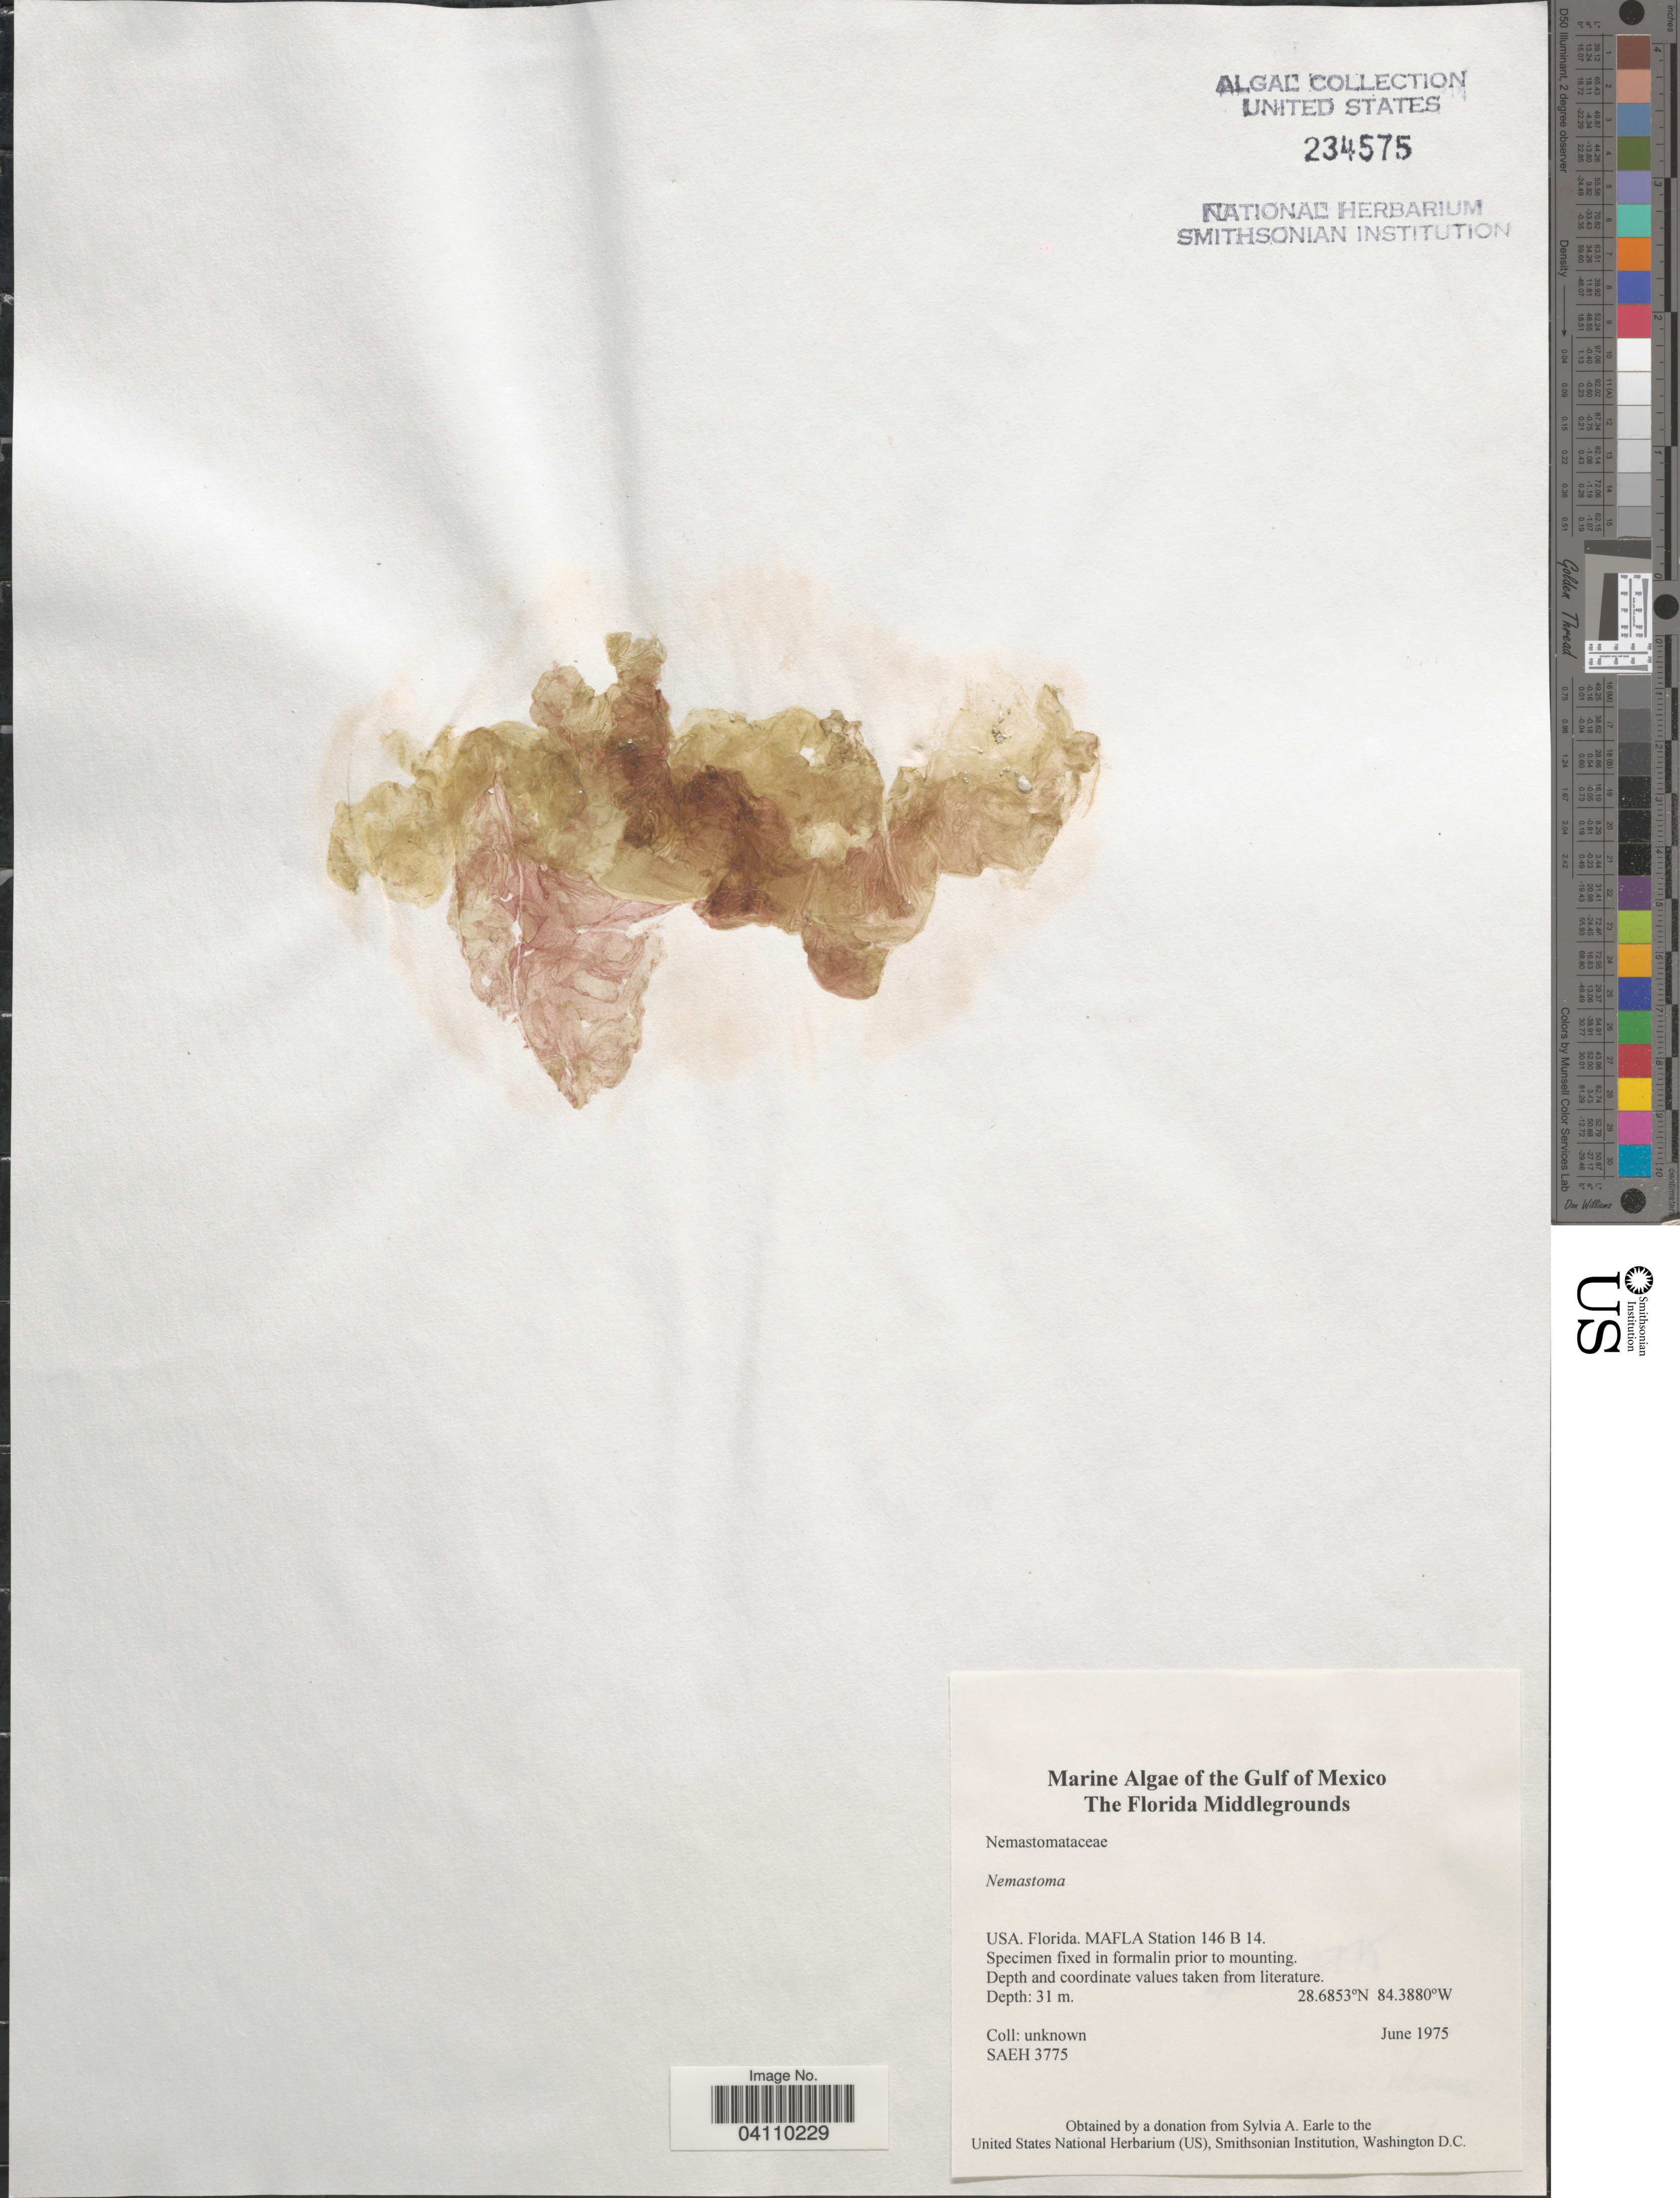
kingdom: Plantae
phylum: Rhodophyta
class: Florideophyceae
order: Nemastomatales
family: Nemastomataceae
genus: Nemastoma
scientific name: Nemastoma sp.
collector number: SAEH3775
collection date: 1975-06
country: United States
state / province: Florida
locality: The Gulf of Mexico. The Florida Middlegrounds. MAFLA Station 146 B 14.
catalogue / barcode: US 234575